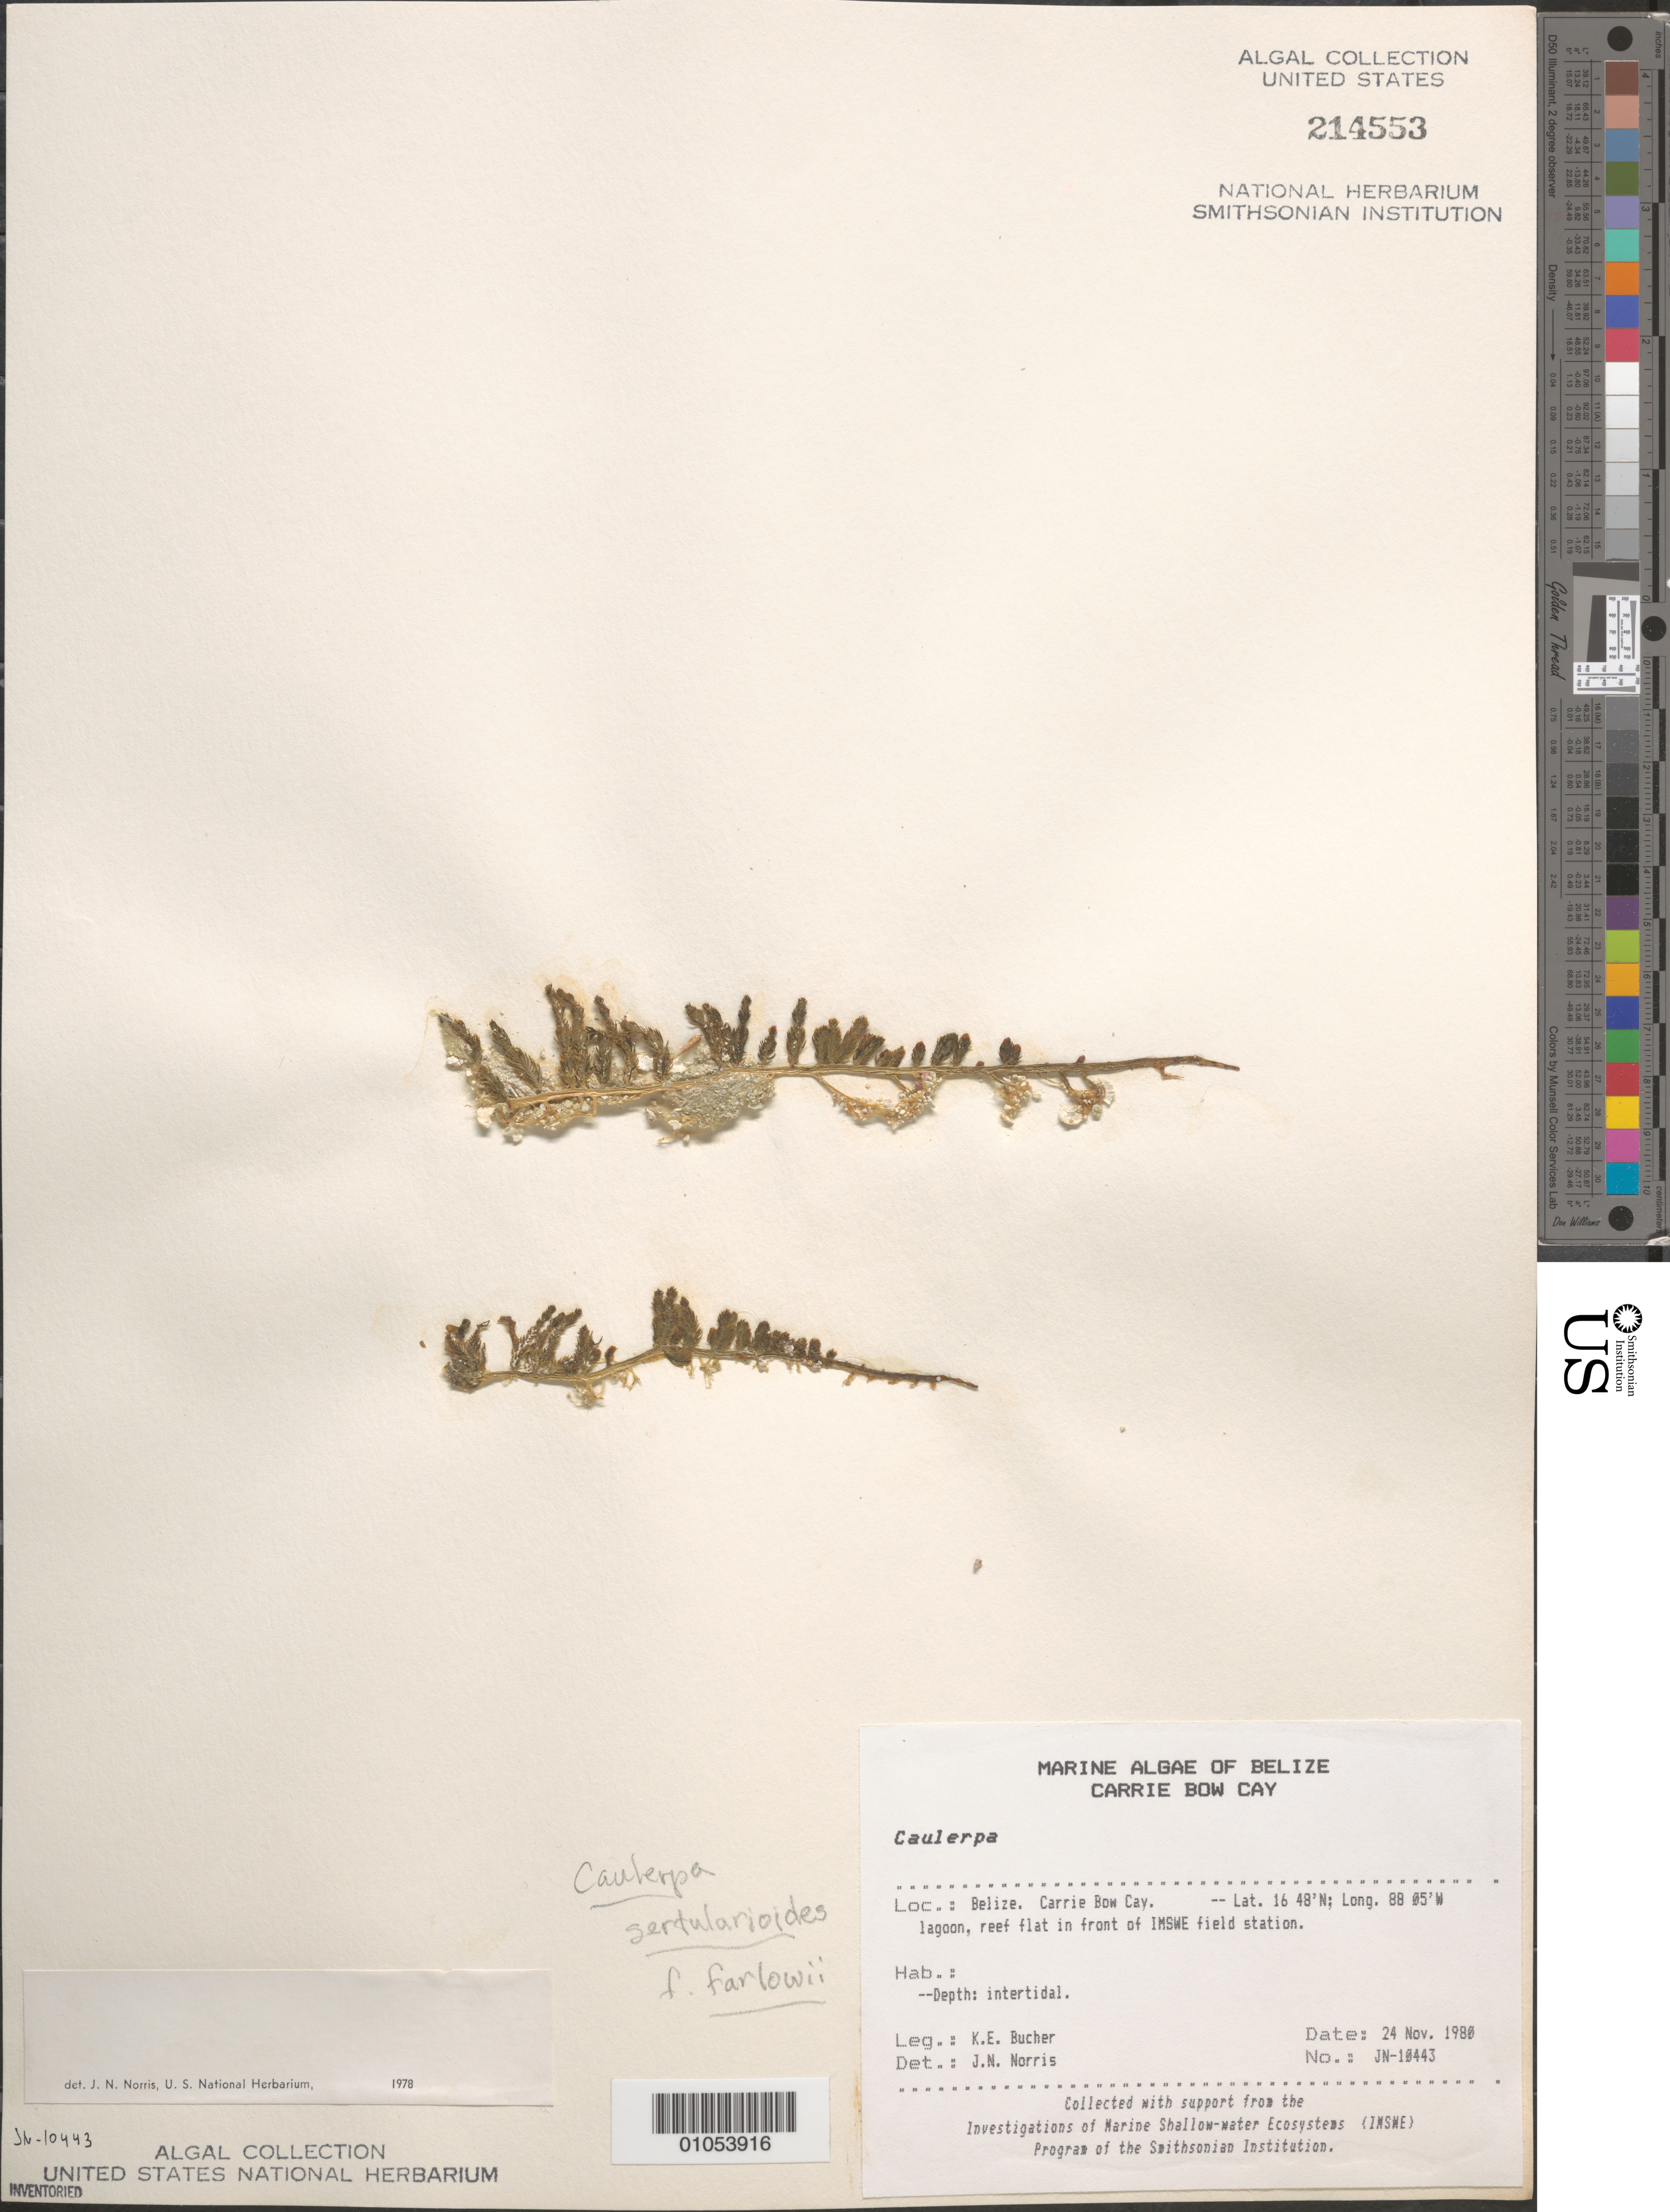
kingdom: Plantae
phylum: Chlorophyta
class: Ulvophyceae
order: Bryopsidales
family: Caulerpaceae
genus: Caulerpa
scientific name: Caulerpa sertularioides f. farlowii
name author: (Weber Bosse) Børgesen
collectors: K. E. Bucher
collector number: JN-10443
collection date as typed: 24 Nov 1980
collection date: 1980-11-24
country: Belize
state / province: Stann Creek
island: Carrie Bow Cay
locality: Lagoon, reef flat in front of IMSWE field station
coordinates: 16 48'N, 88 05'W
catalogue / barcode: US 214553